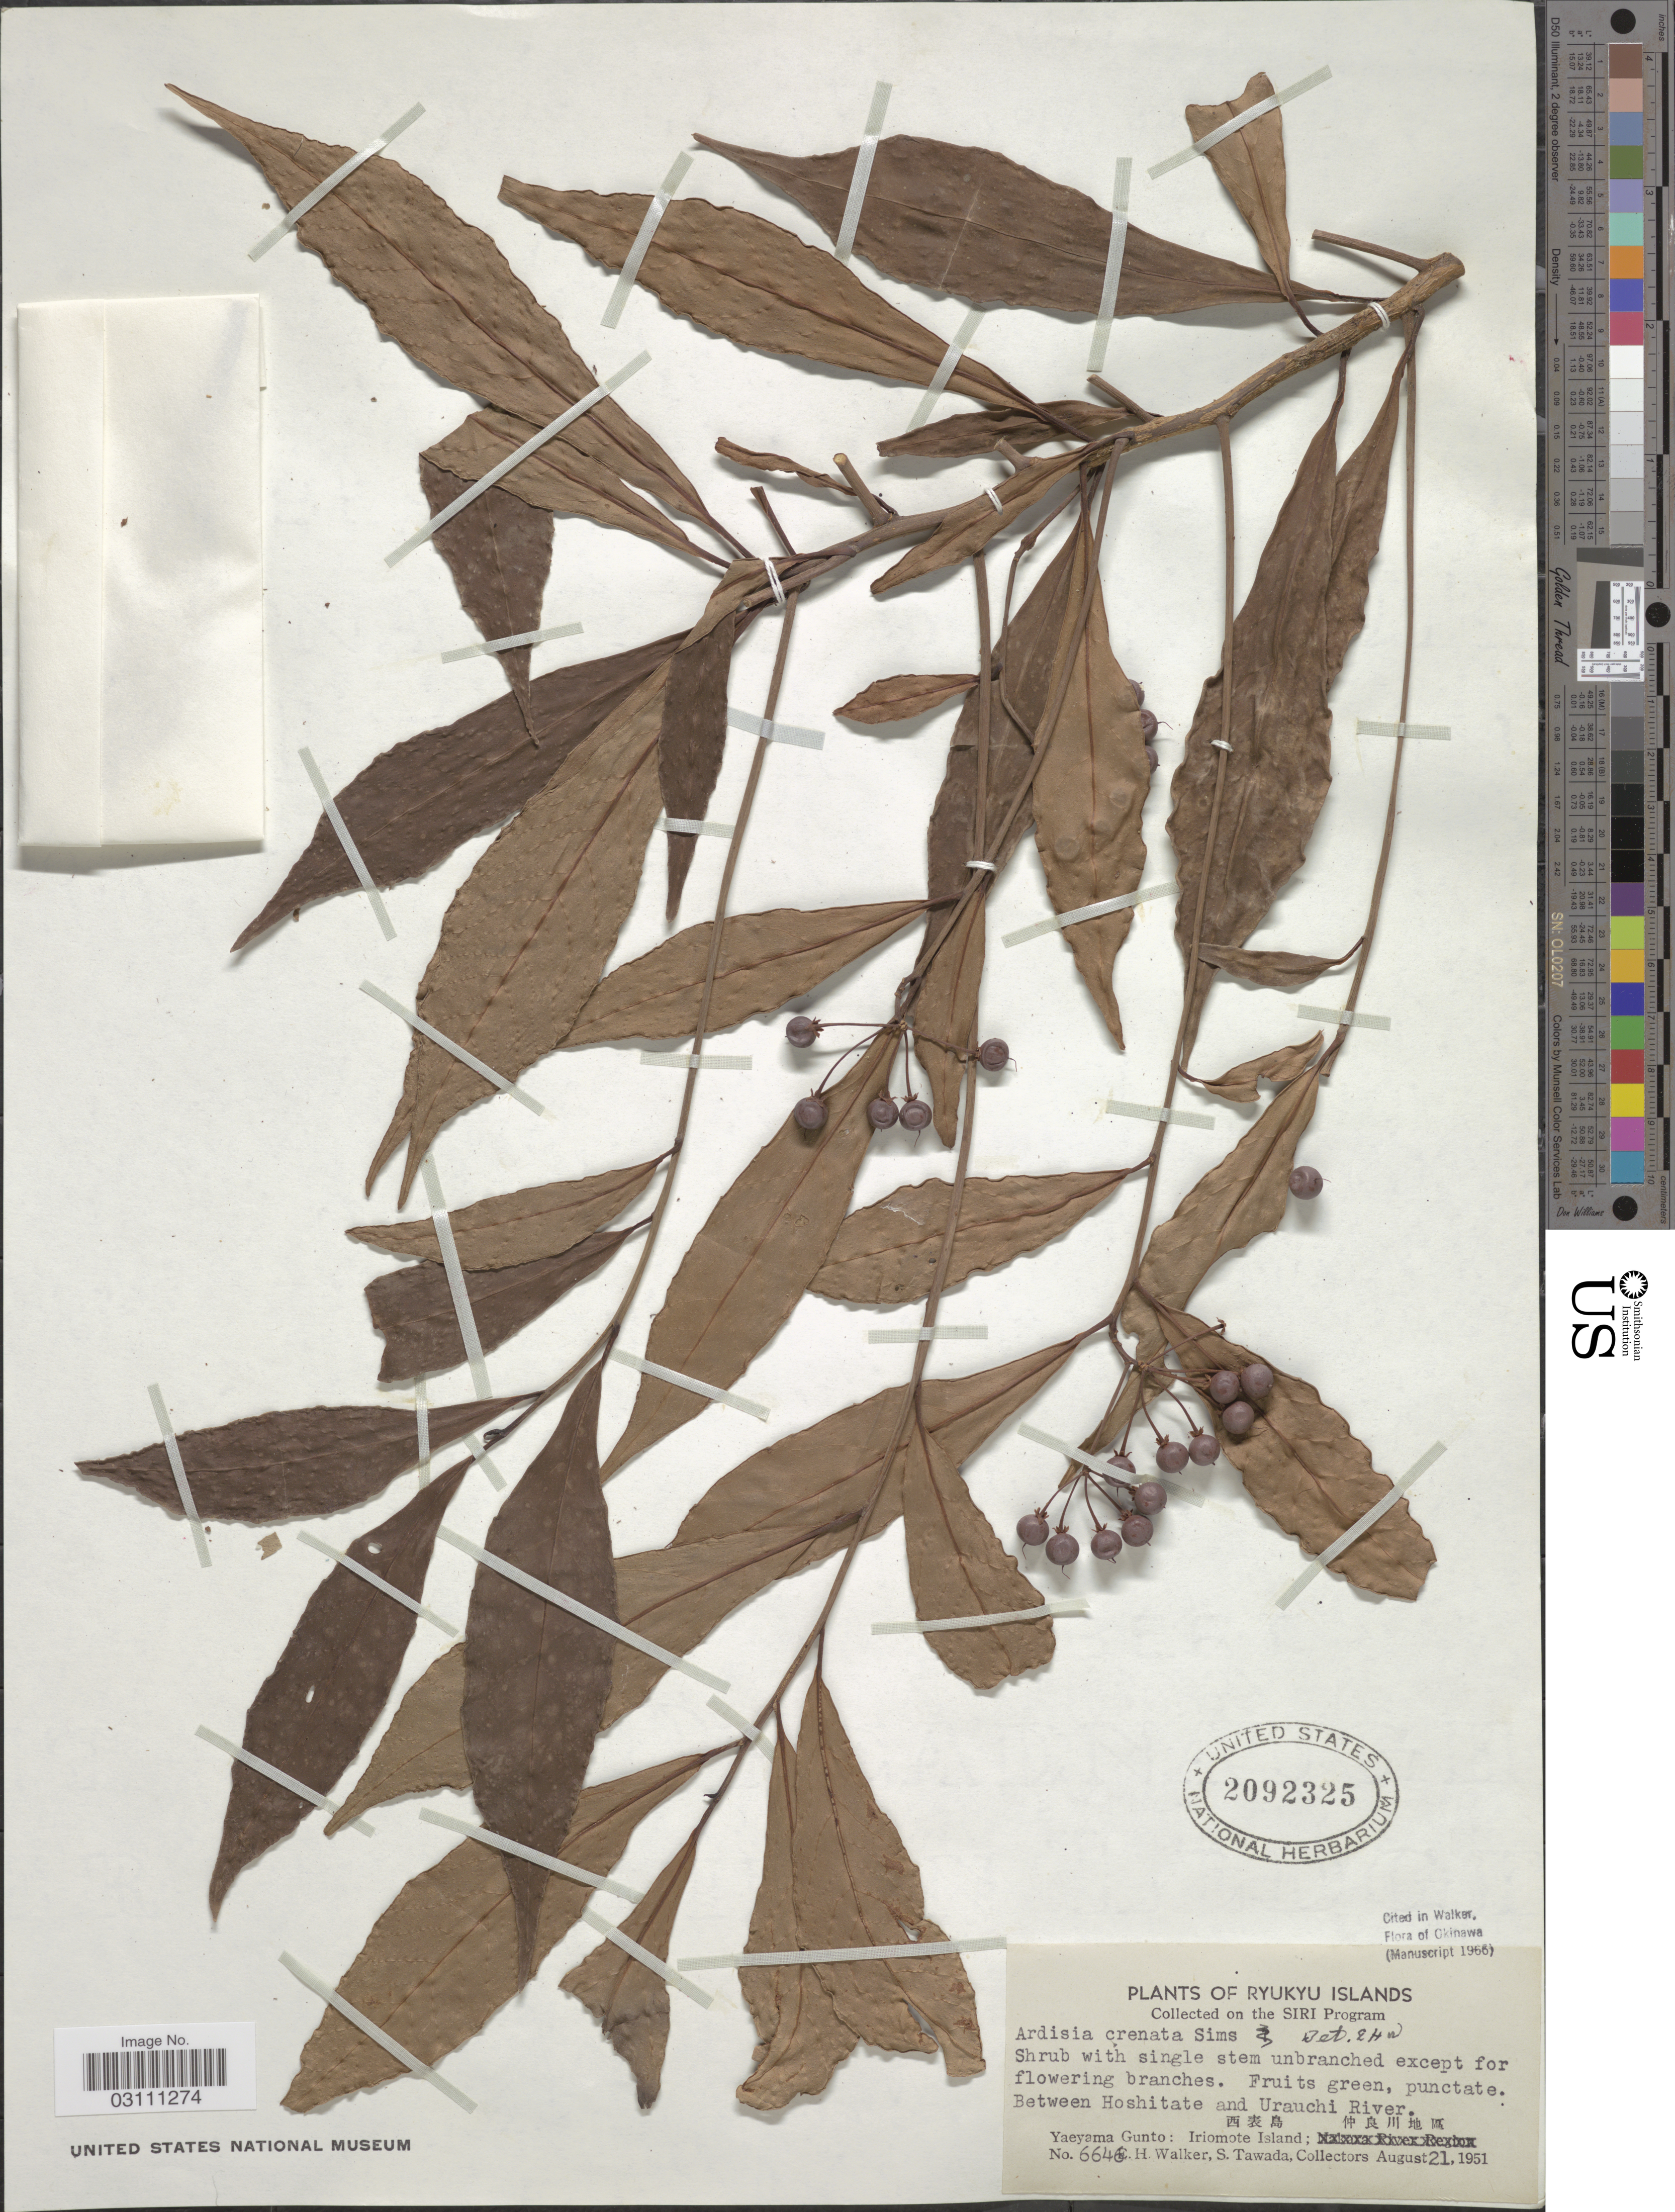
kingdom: Plantae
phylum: Tracheophyta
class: Magnoliopsida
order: Ericales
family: Primulaceae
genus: Ardisia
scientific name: Ardisia crenata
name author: Sims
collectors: E. H. Walker & S. Tawada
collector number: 6646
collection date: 1951-08-21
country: Japan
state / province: Okinawa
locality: Ryukyu Islands. Between Hoshitate and Urauchi River. Yaeyama Gunto: Iriomote Island.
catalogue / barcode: US 2092325